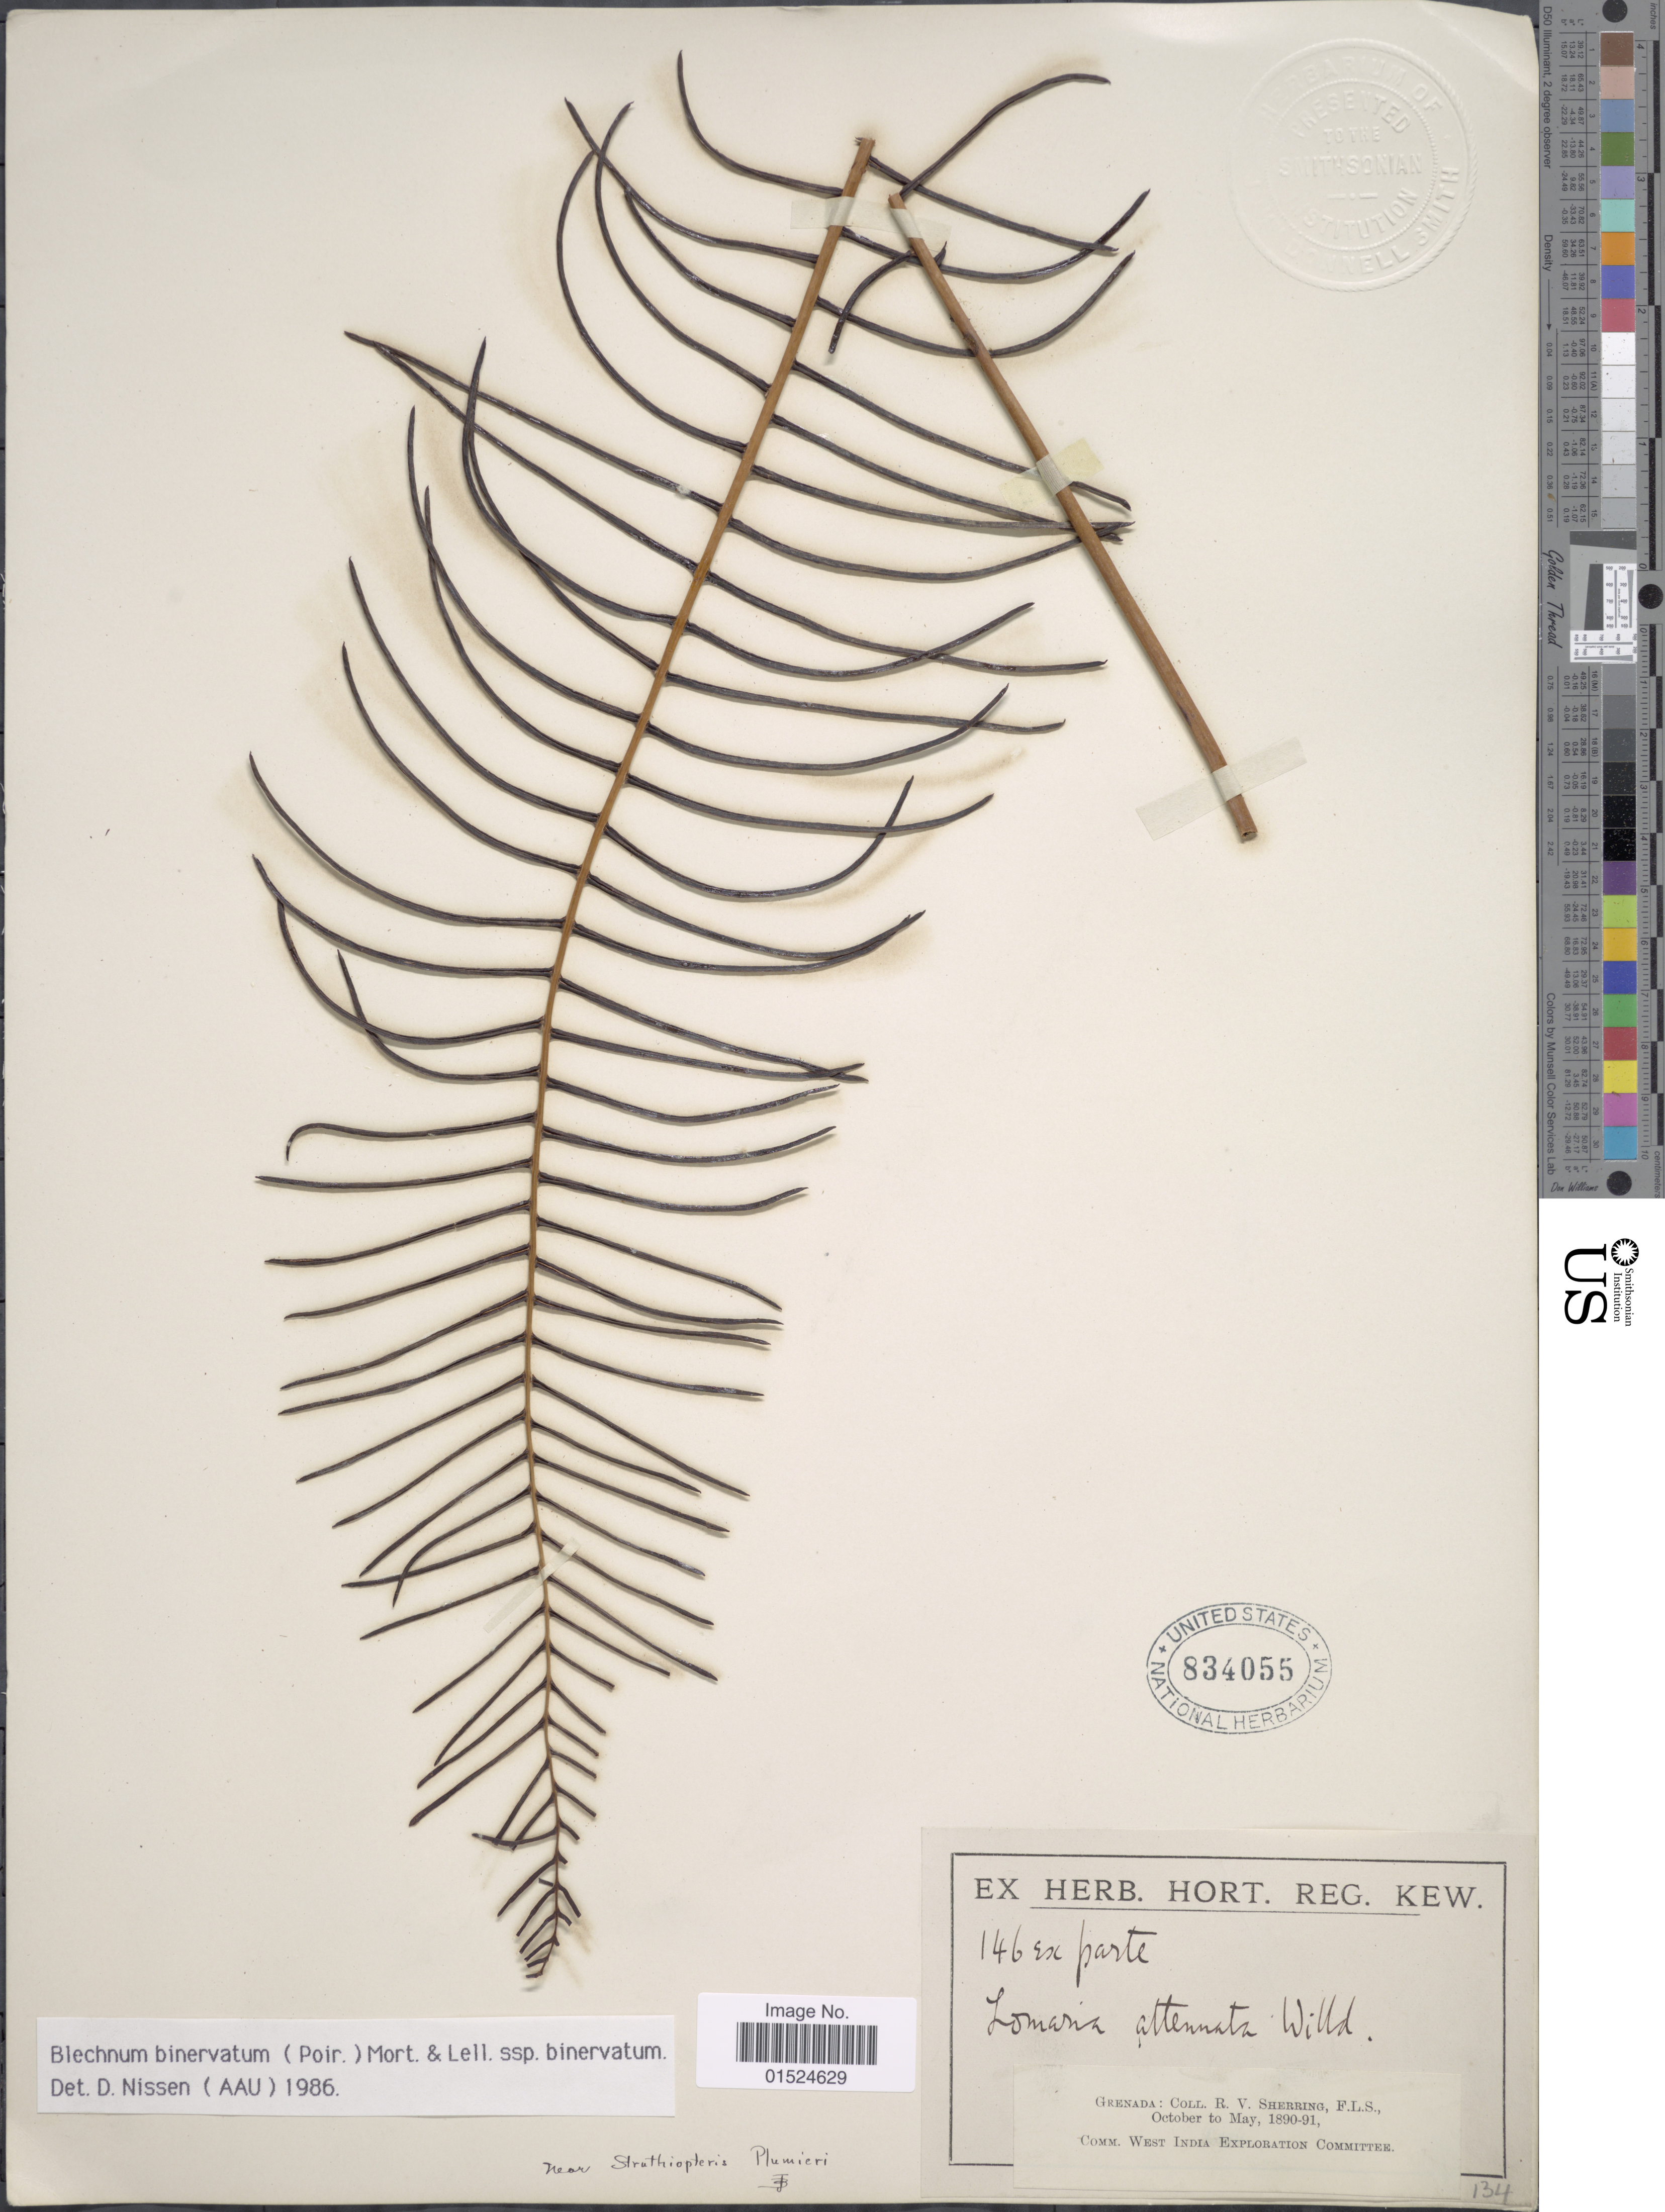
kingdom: Plantae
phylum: Tracheophyta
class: Polypodiopsida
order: Polypodiales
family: Blechnaceae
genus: Blechnum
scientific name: Blechnum binervatum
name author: (Poir.) C.V. Morton & Lellinger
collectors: R. Sherring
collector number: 146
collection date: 1890-10/1891-05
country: Grenada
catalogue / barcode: US 834055